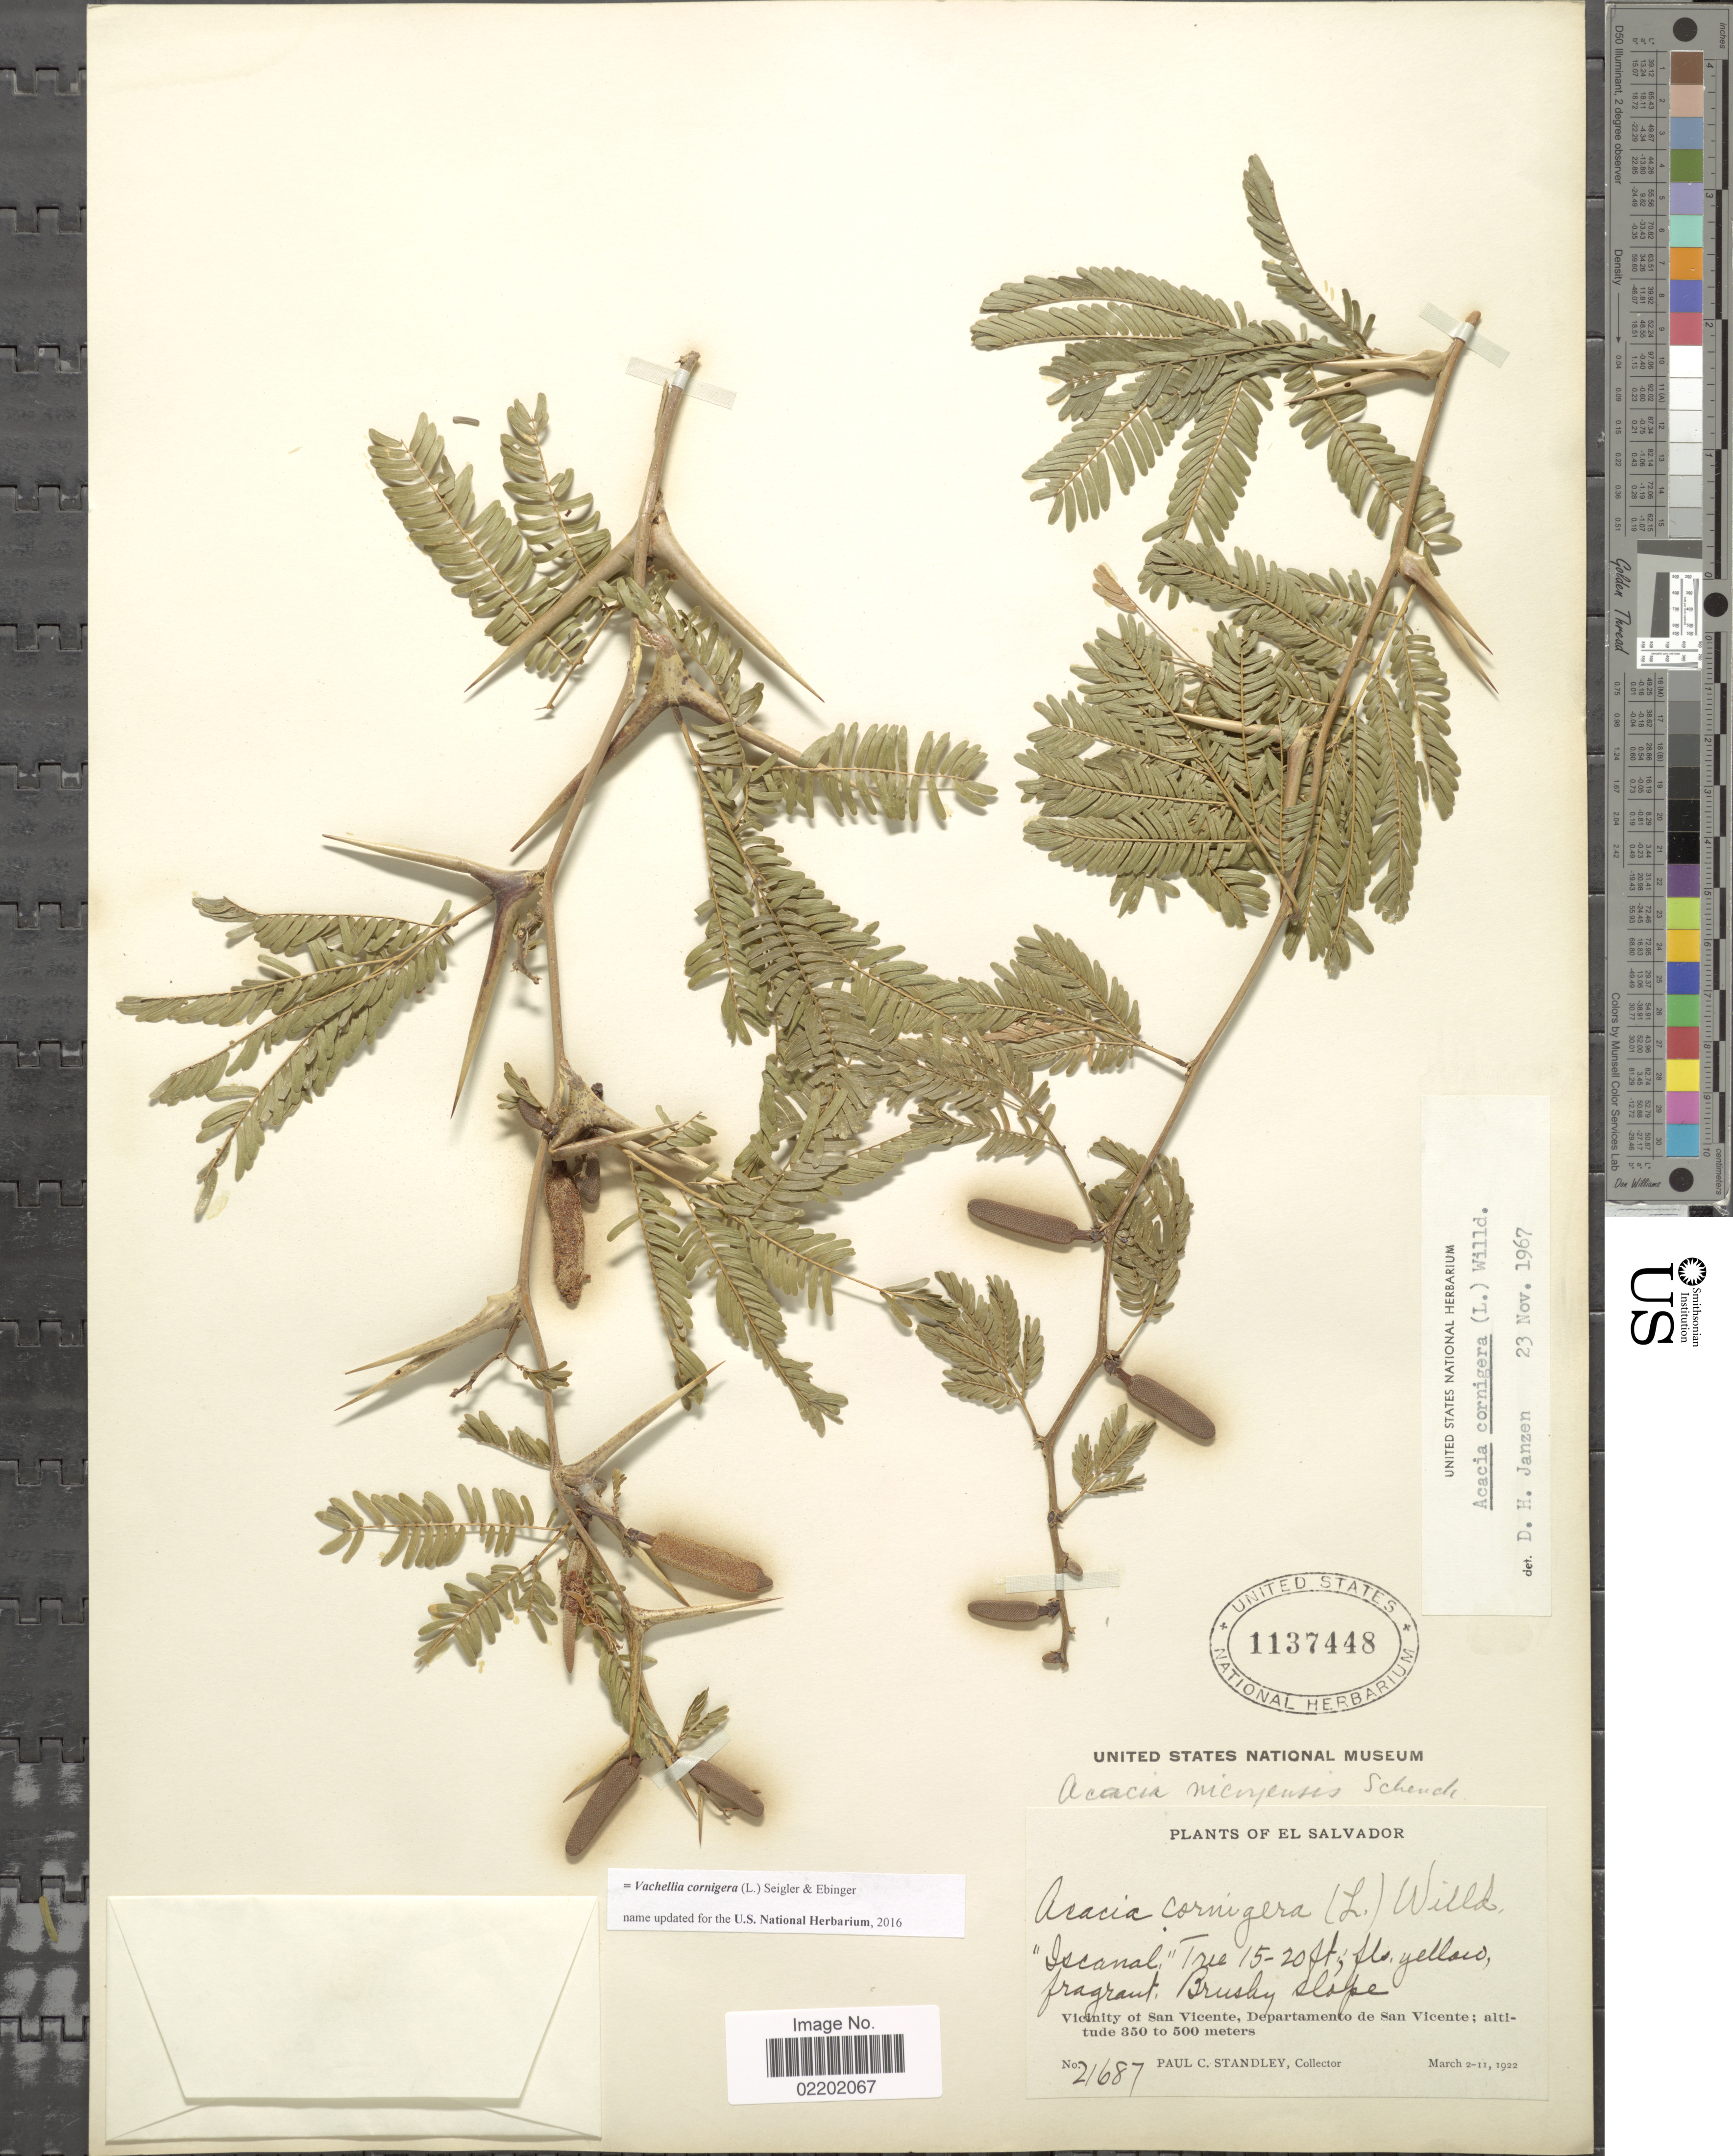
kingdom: Plantae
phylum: Tracheophyta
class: Magnoliopsida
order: Fabales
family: Fabaceae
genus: Vachellia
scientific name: Vachellia cornigera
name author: (L.) Seigler & Ebinger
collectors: P. C. Standley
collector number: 21687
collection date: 1922-03-02/1922-03-11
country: El Salvador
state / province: San Vincente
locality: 'Iscanal', Brushy slope, Vicinity of San Vicente, Departamento de San Vicente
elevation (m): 350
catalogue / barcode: US 1137448